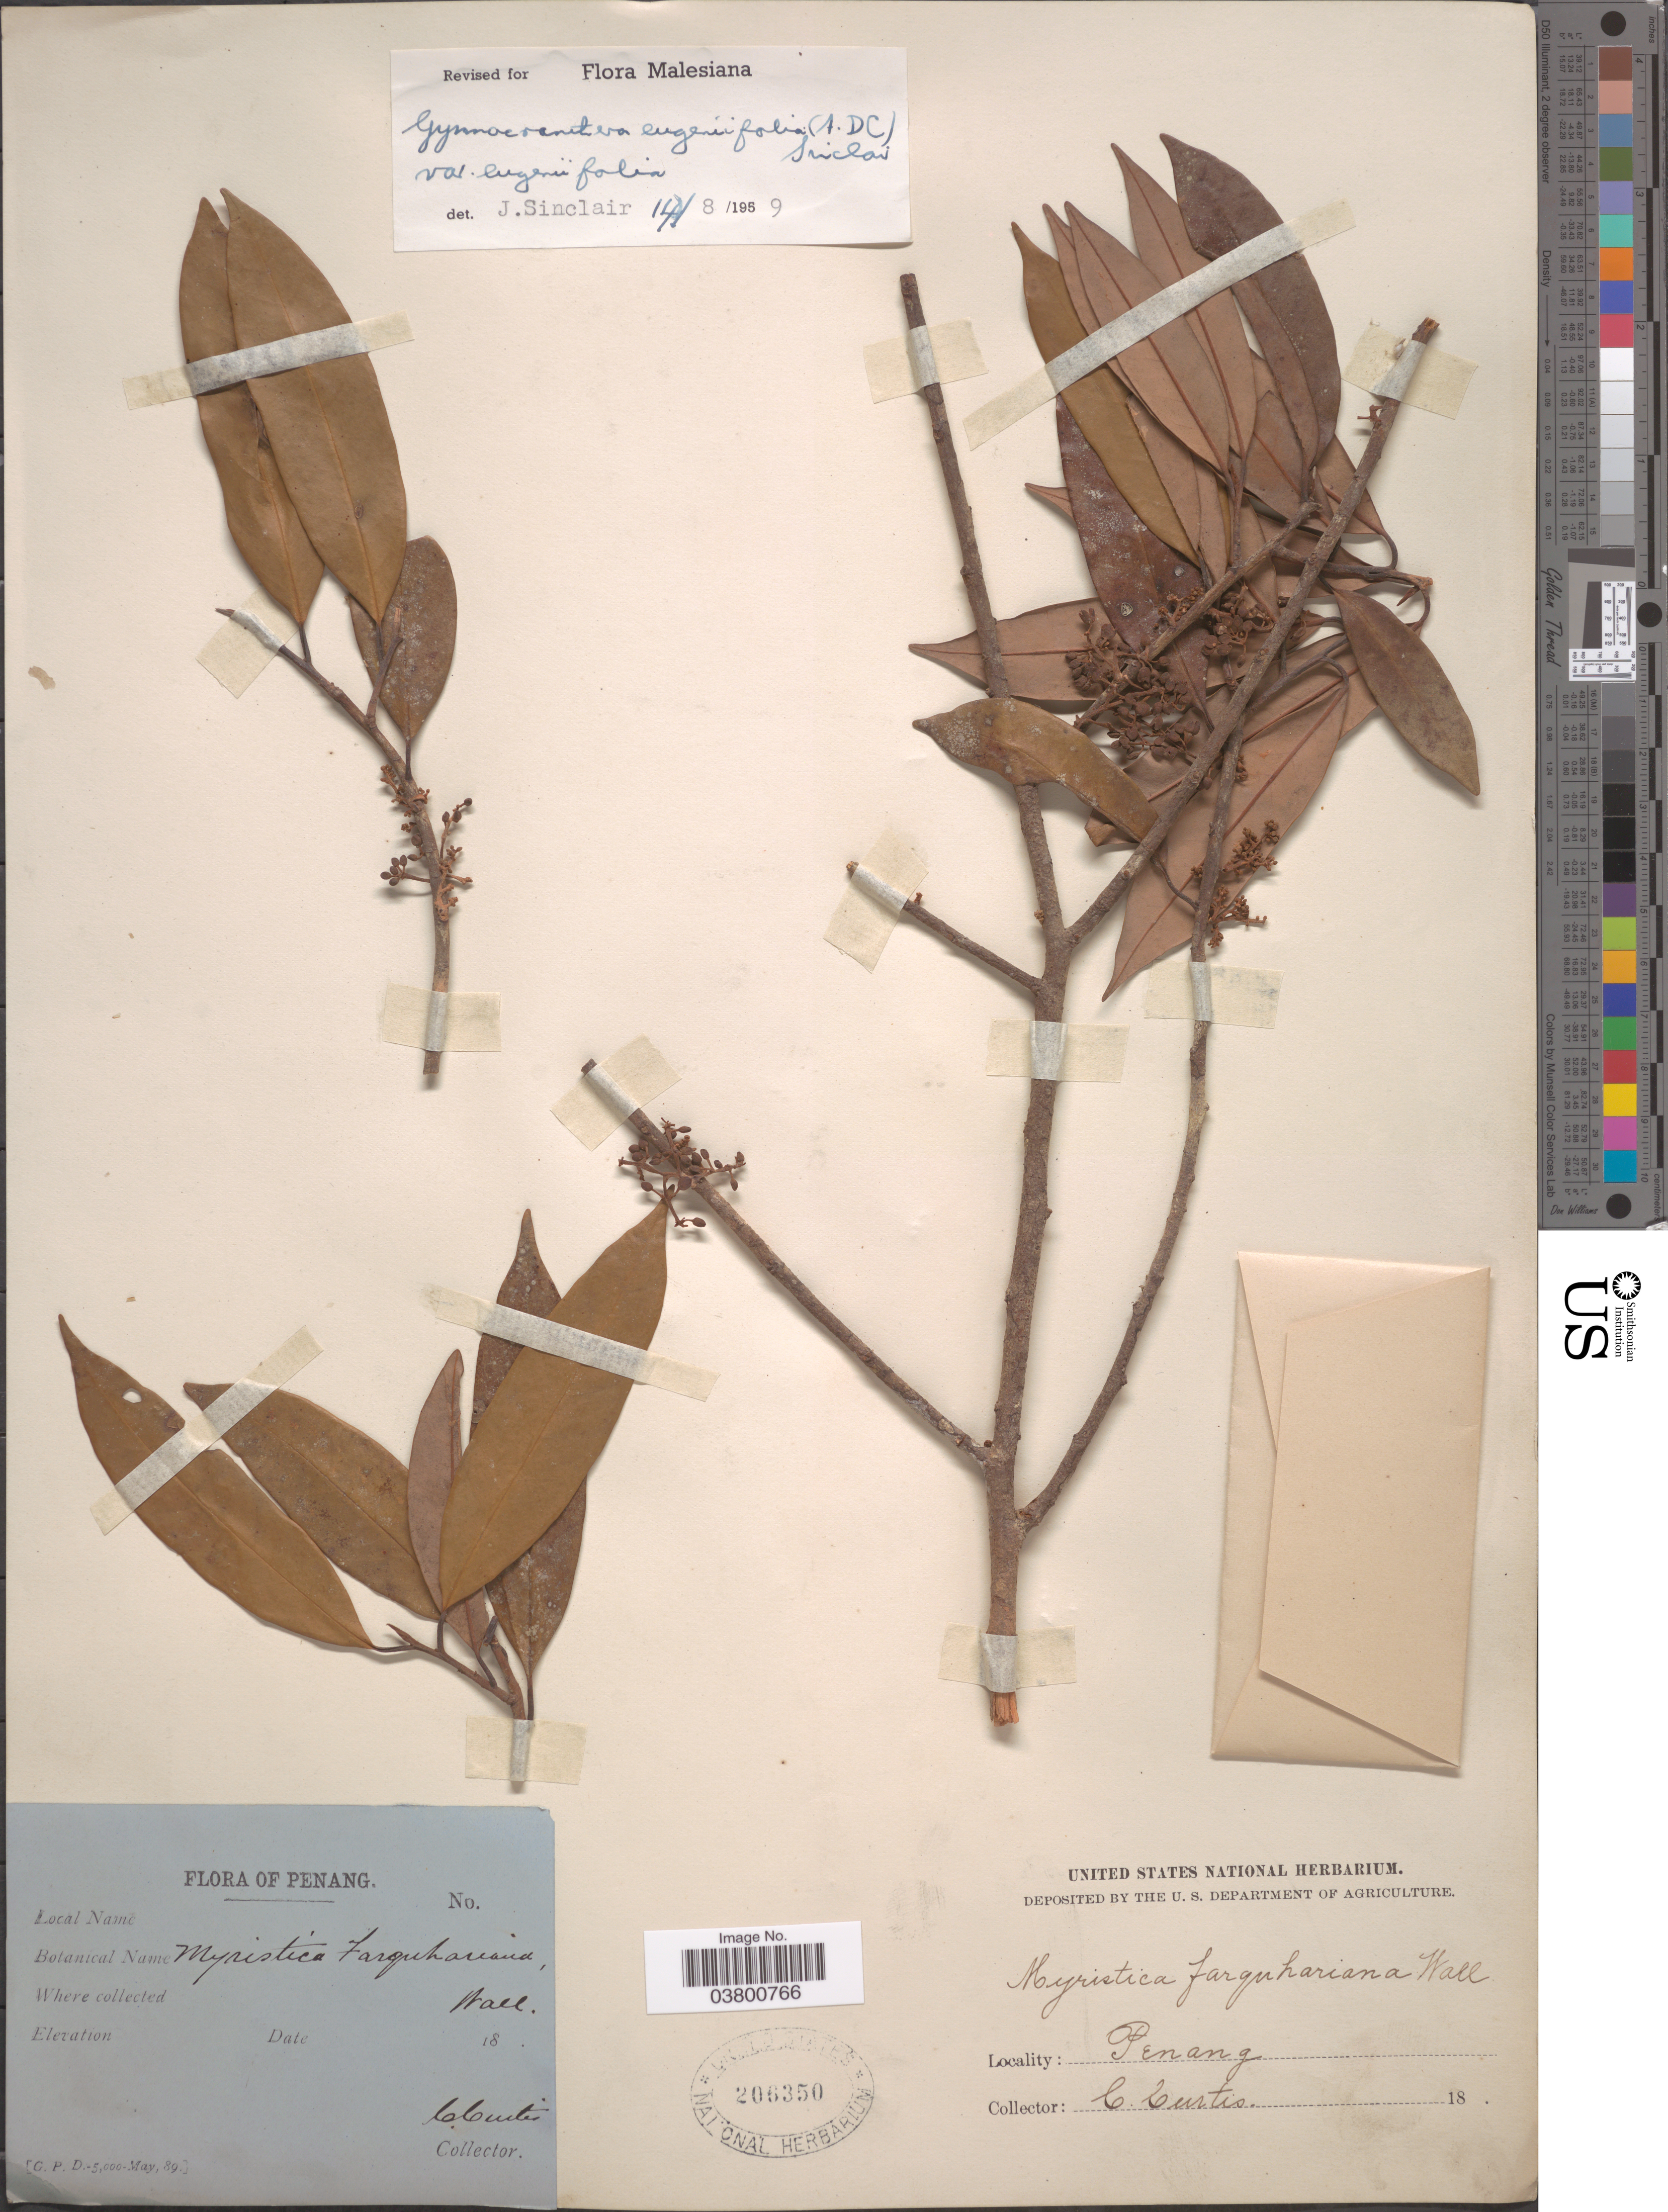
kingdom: Plantae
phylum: Tracheophyta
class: Magnoliopsida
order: Magnoliales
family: Myristicaceae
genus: Gymnacranthera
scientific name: Gymnacranthera farquhariana var. eugeniifolia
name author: (A. DC.) R.T.A. Schouten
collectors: C. Curtis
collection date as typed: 18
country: Malaysia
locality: Penang.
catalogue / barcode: US 206350